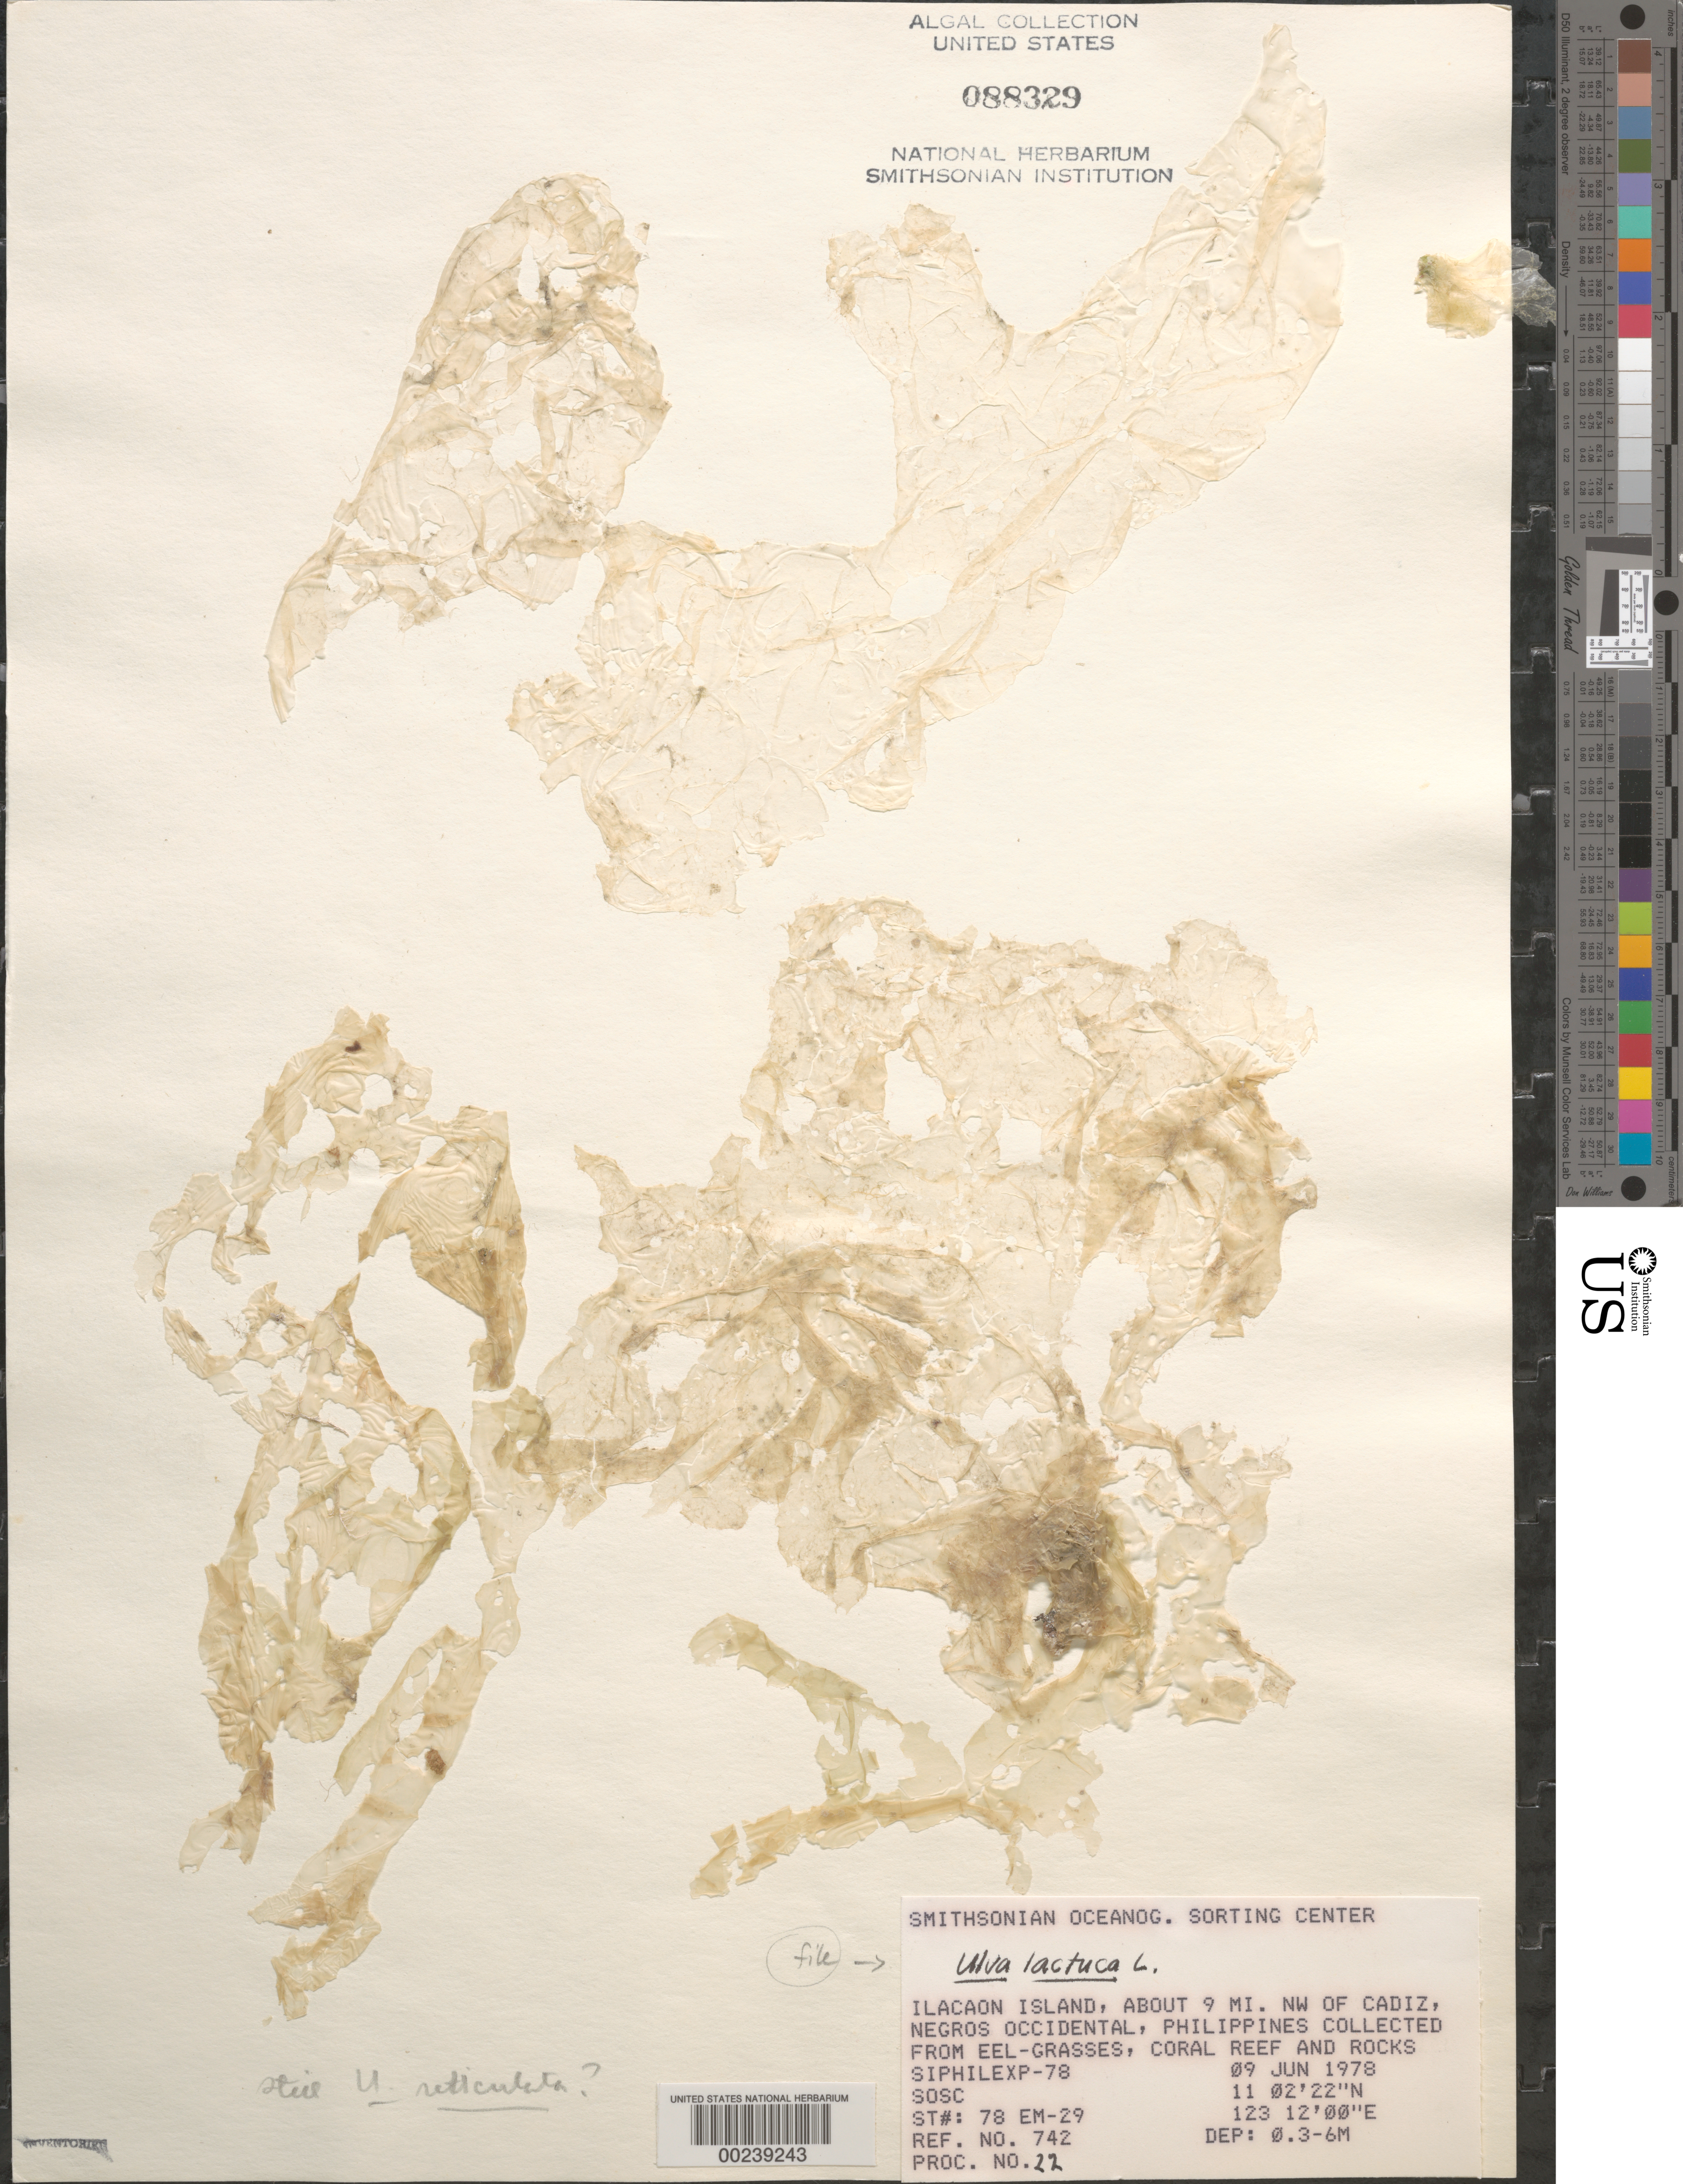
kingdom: Plantae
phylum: Chlorophyta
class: Ulvophyceae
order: Ulvales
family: Ulvaceae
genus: Ulva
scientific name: Ulva lactuca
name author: L.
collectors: SOSC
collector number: Station 78 Em-29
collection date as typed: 09 Jun 1978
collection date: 1978-06-09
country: Philippines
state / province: Western Visayas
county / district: Negros Occidental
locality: Ilacaon island, northwest of cadiz, negros occidental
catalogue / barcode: US 88329